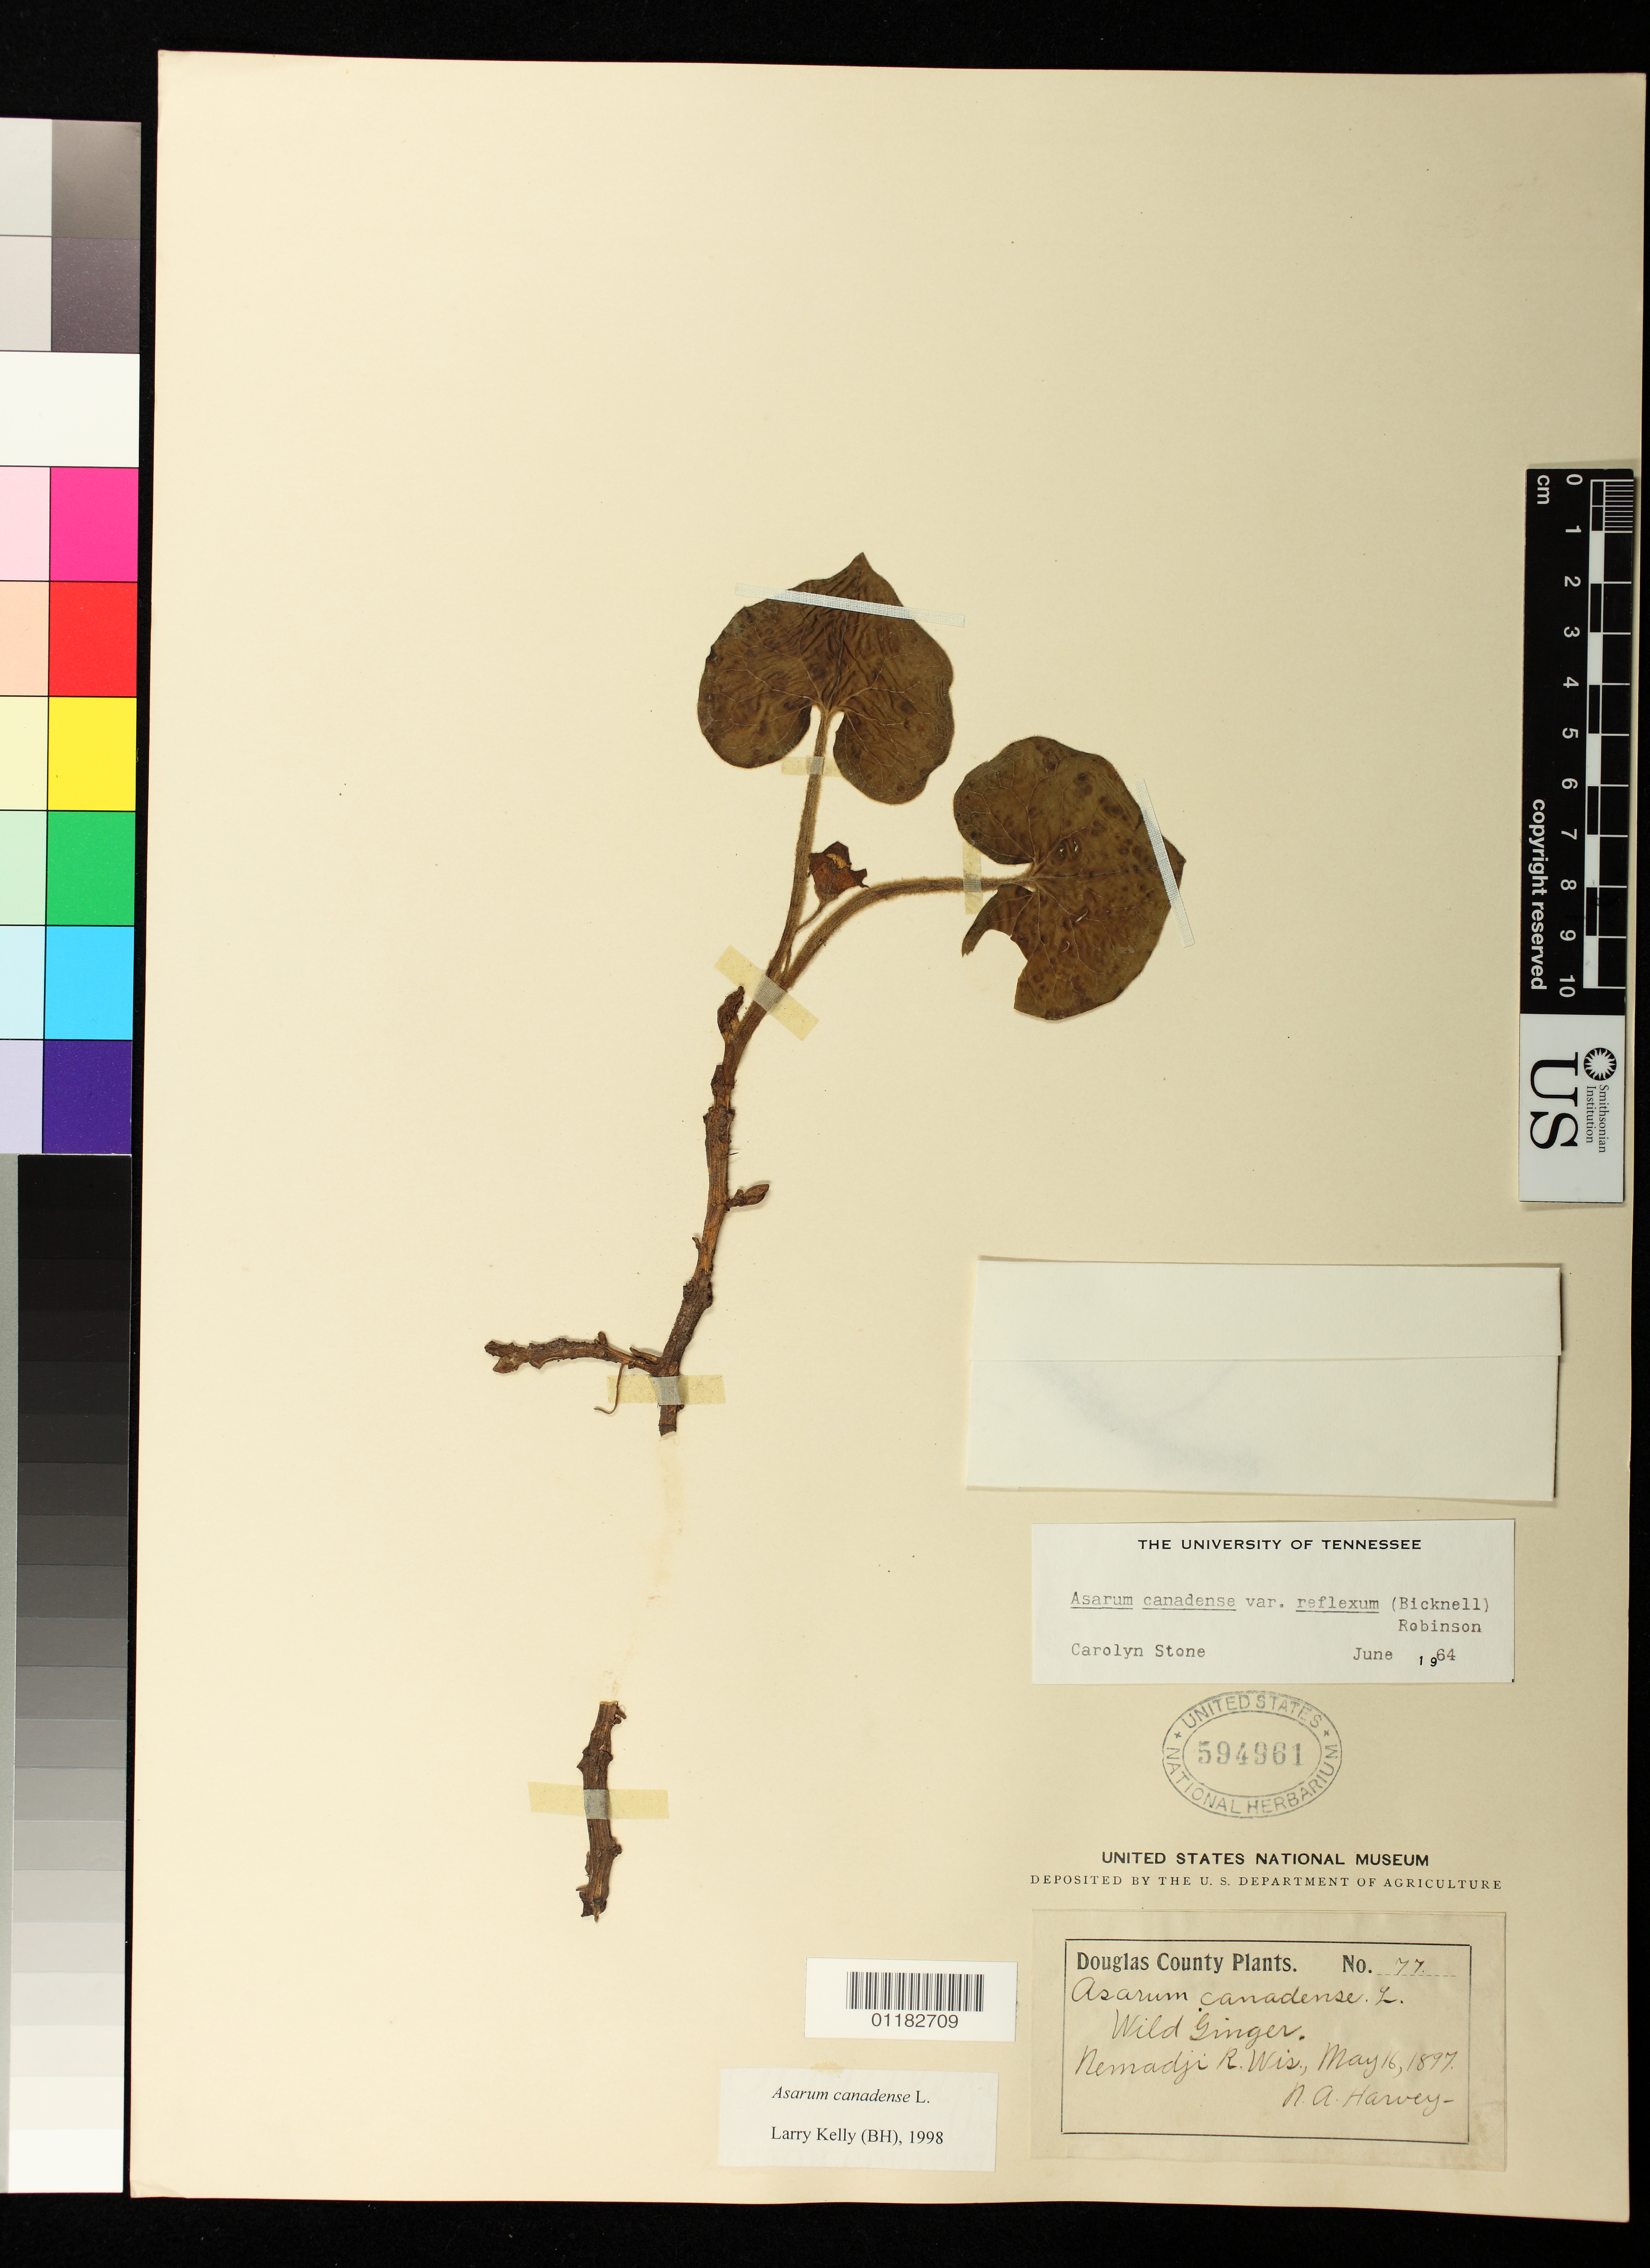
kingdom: Plantae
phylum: Tracheophyta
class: Magnoliopsida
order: Piperales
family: Aristolochiaceae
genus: Asarum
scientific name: Asarum canadense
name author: L.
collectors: N. A. Harvey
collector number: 77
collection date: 1897-05-16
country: United States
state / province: Wisconsin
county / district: Douglas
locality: Nemadji River, Douglas County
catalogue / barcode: US 594961